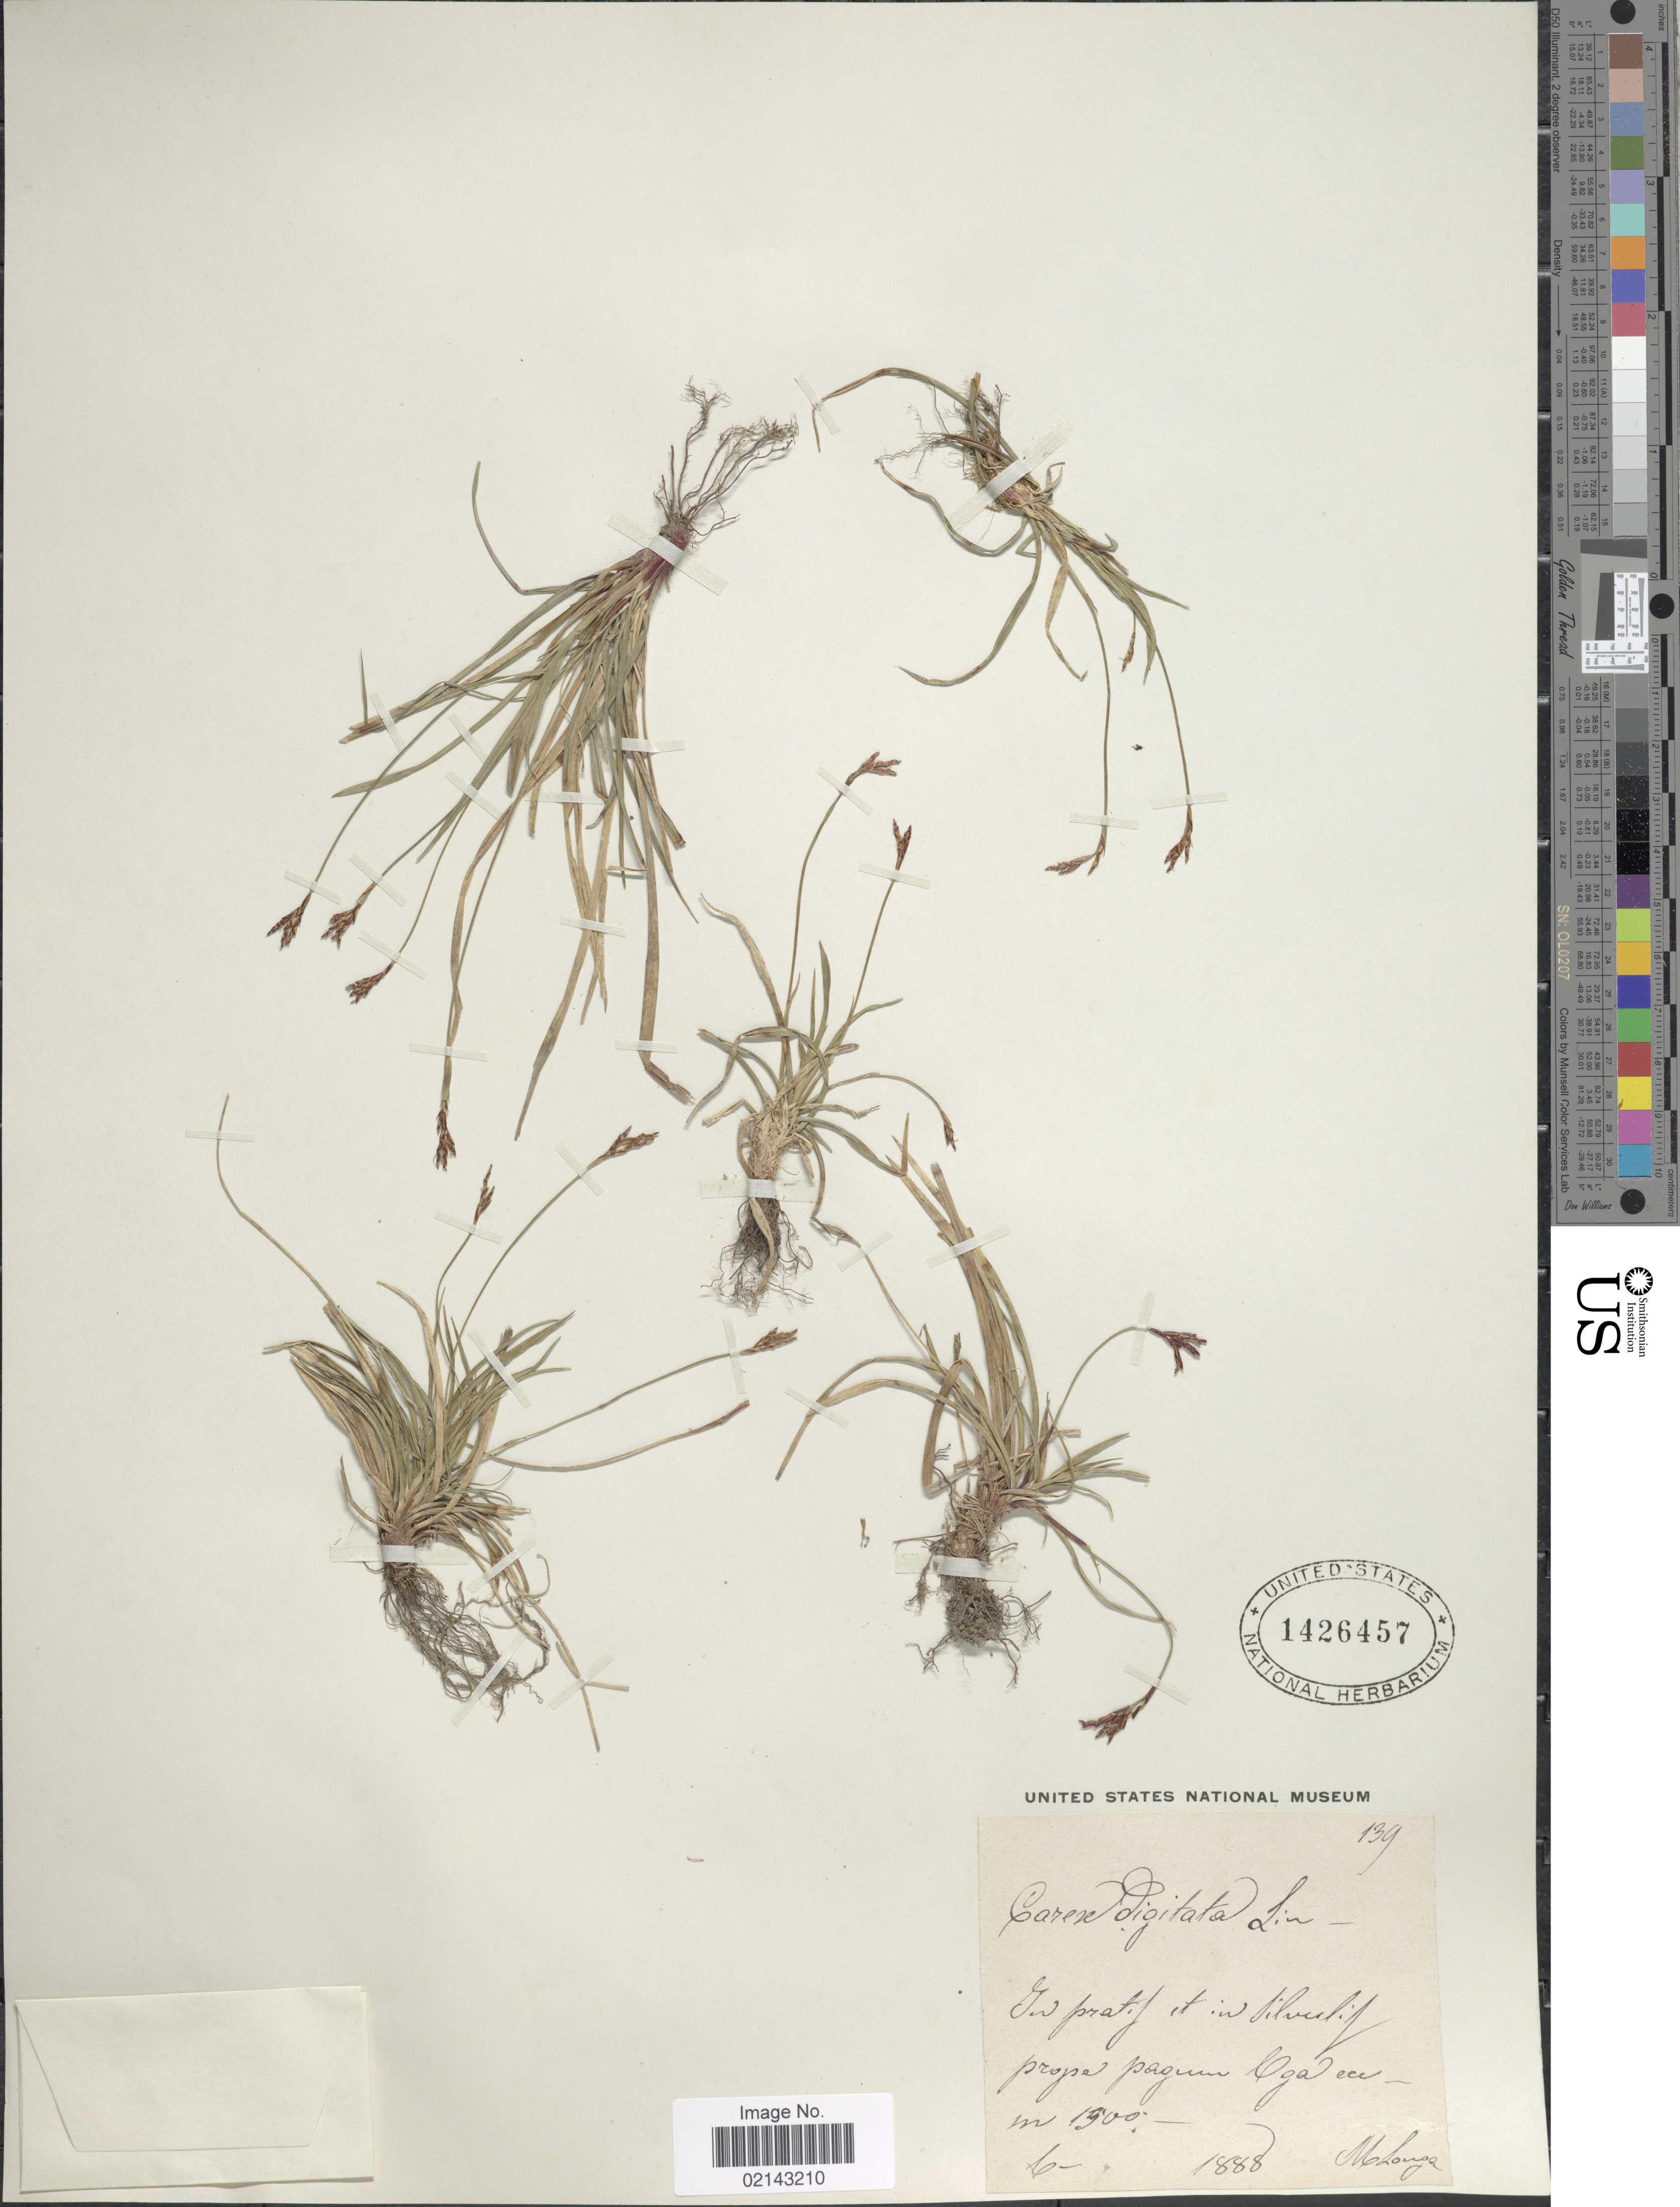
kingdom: Plantae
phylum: Tracheophyta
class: Liliopsida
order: Poales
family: Cyperaceae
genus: Carex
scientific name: Carex digitata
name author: L.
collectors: M. Longa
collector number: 139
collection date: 1888-06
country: Italy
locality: In pratif it in Silvult prope pagum Oga ece [interpreted].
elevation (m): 1300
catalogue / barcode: US 1426457